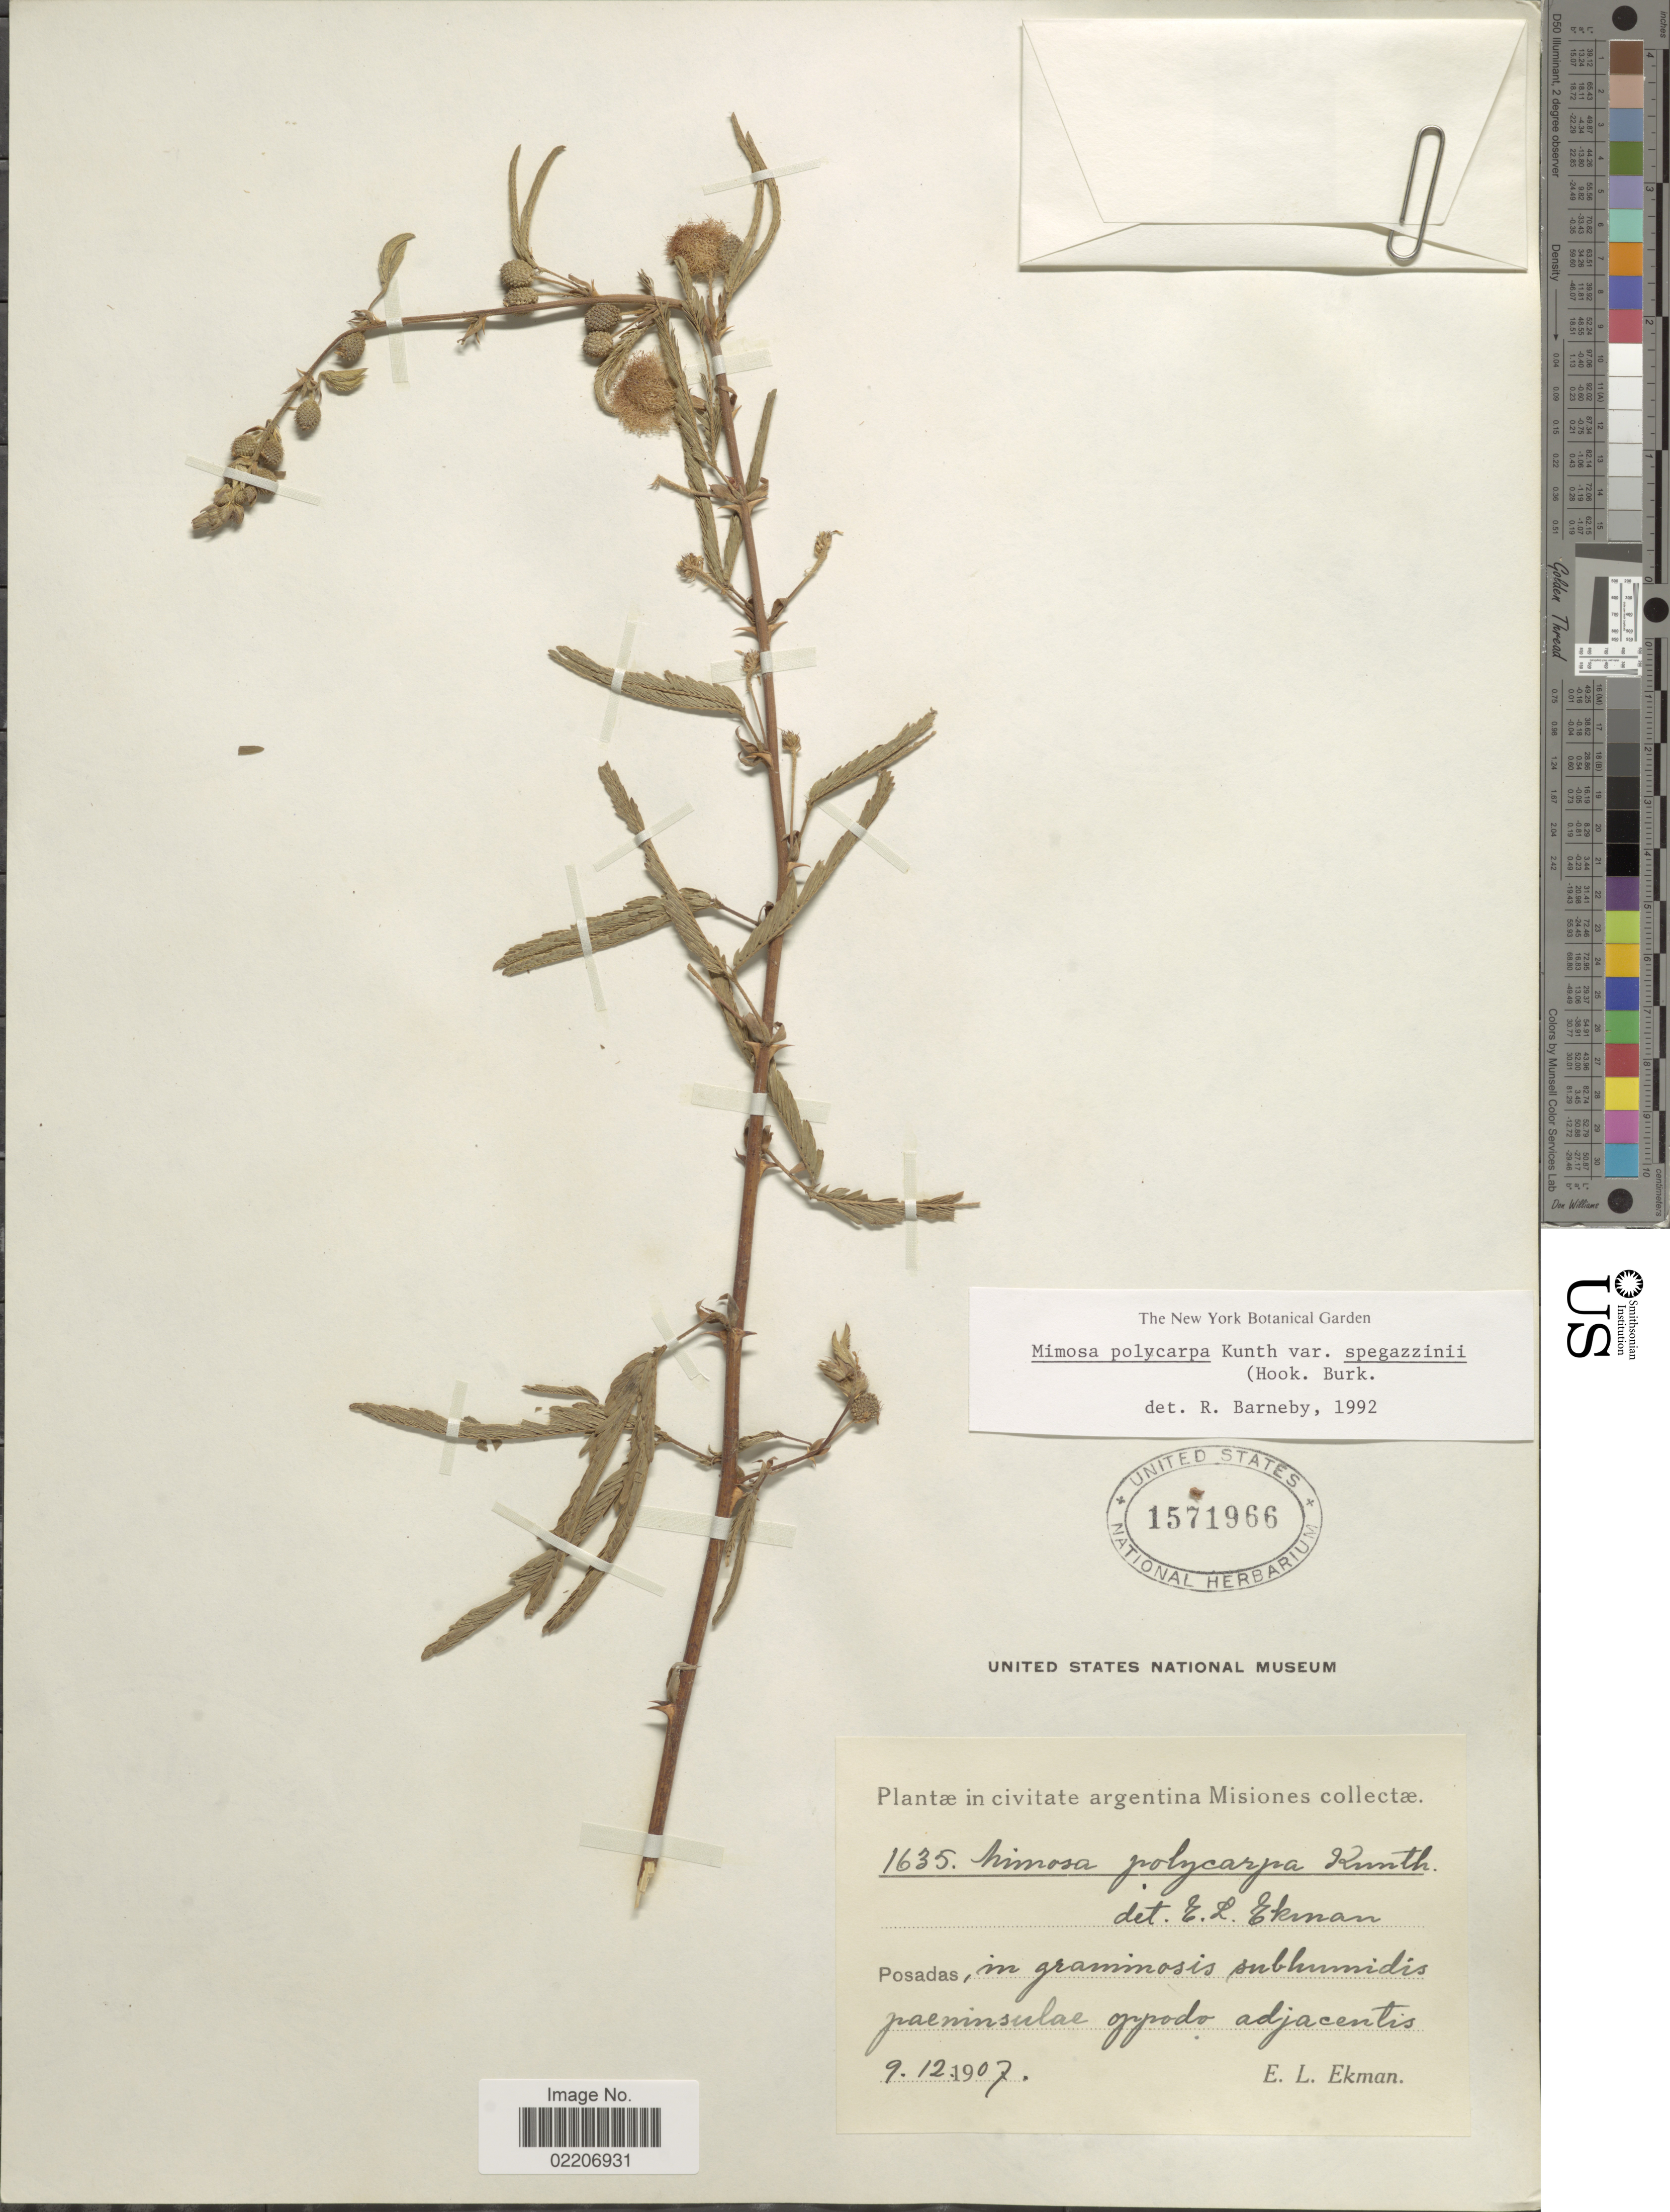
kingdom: Plantae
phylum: Tracheophyta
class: Magnoliopsida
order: Fabales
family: Fabaceae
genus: Mimosa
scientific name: Mimosa polycarpa var. spegazzinii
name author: (Pirotta) Burkart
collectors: E. L. Ekman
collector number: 1635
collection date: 1907-12-09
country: Argentina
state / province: Misiones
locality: Posadas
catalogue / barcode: US 1571966